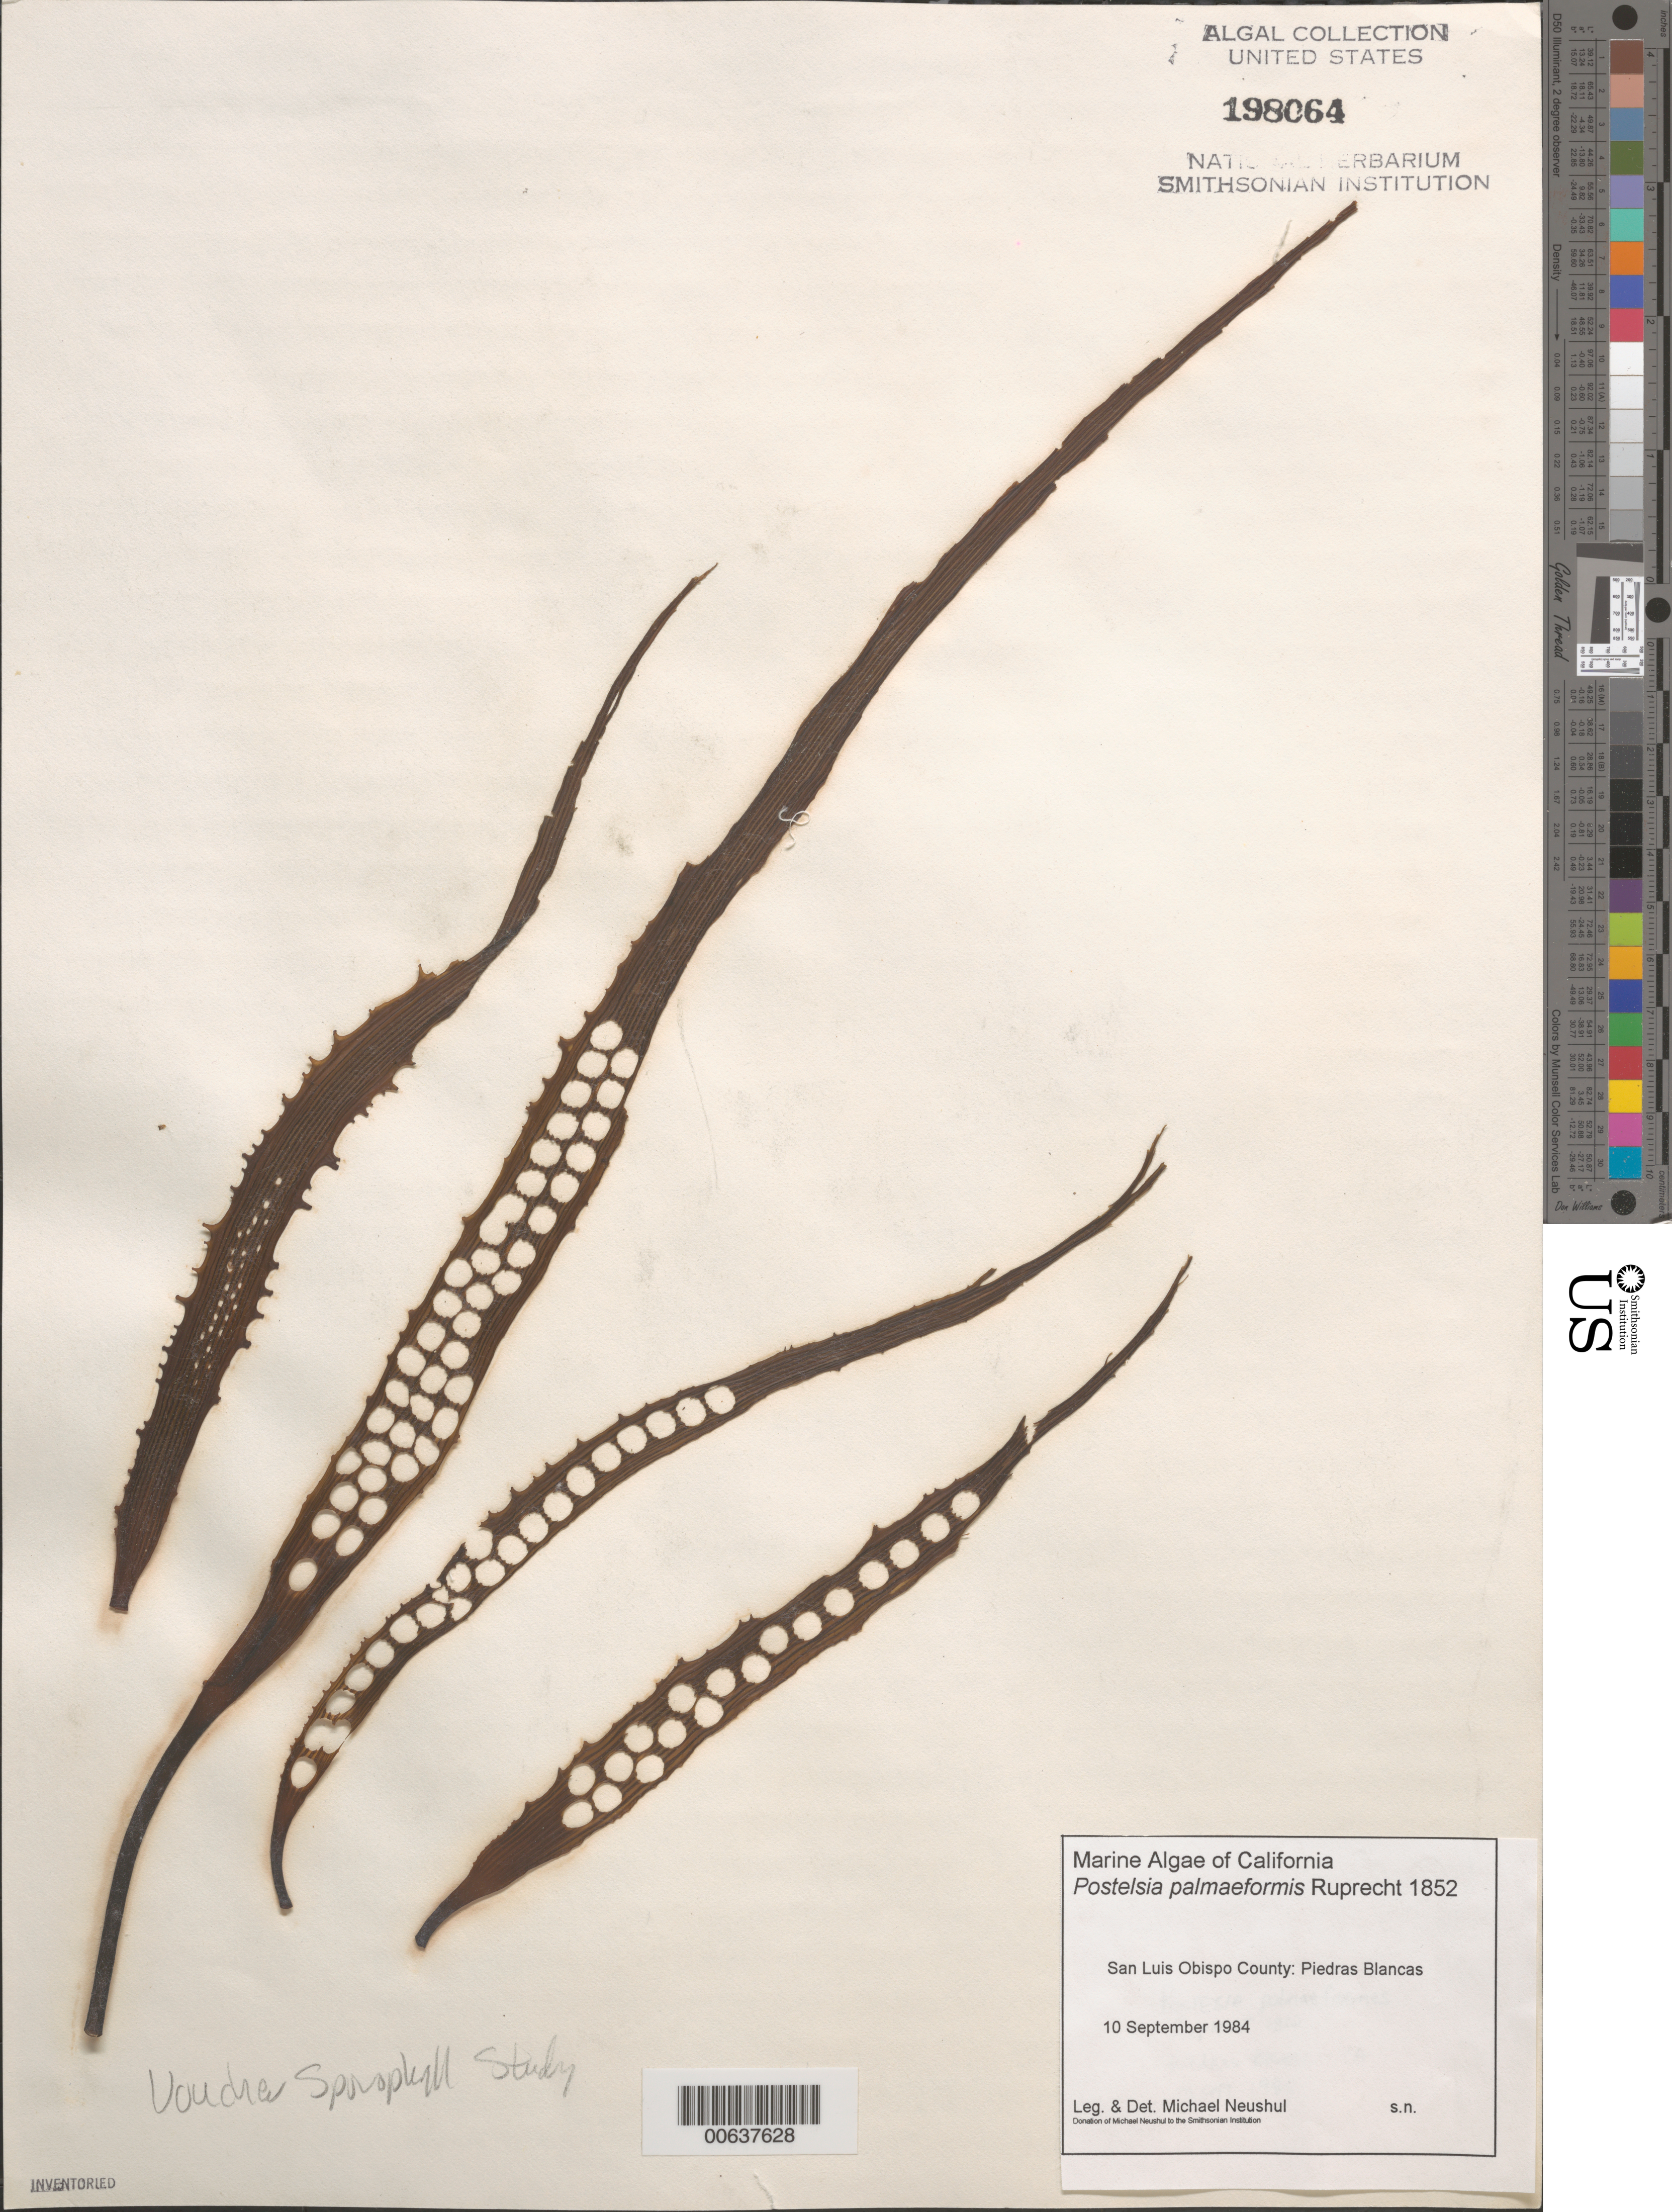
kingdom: Chromista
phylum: Ochrophyta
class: Phaeophyceae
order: Laminariales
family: Laminariaceae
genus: Postelsia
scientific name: Postelsia palmaeformis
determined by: Neushul, M.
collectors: M. Neushul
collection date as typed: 10 Sep 1984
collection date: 1984-09-10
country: United States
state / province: California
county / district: San Luis Obispo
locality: Piedras Blancas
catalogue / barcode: US 198064